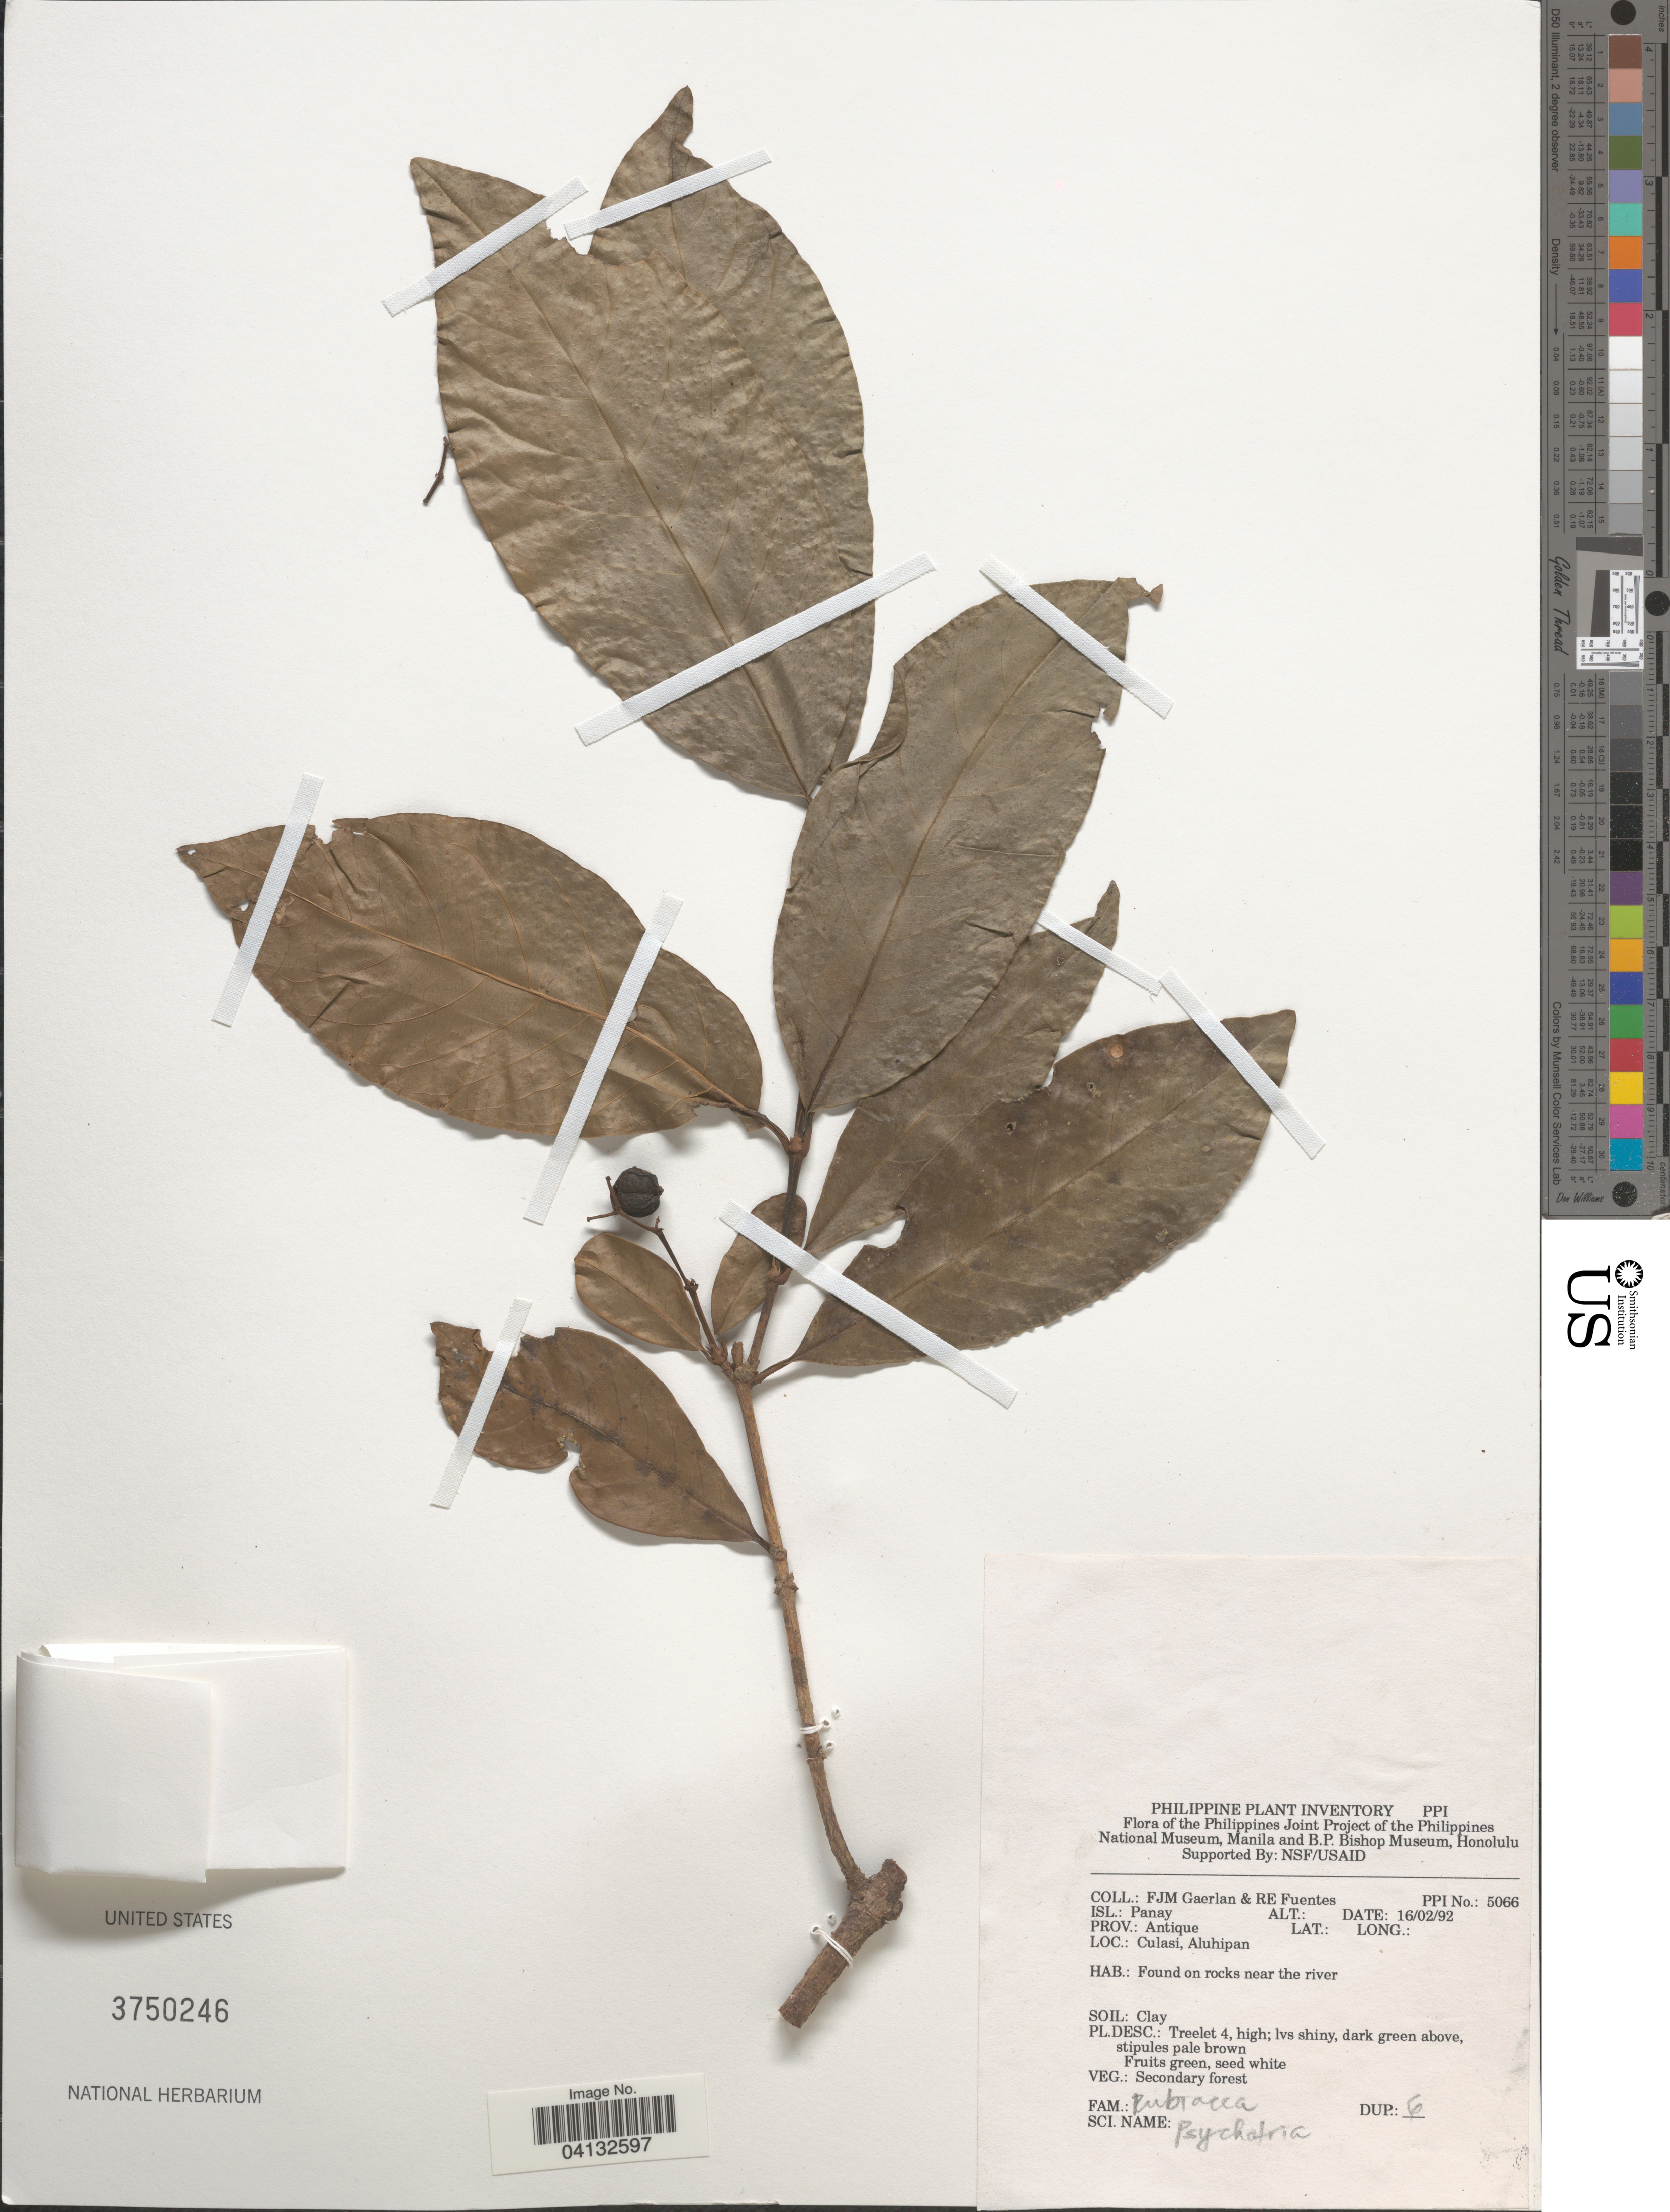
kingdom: Plantae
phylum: Tracheophyta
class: Magnoliopsida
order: Gentianales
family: Rubiaceae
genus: Psychotria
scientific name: Psychotria sp.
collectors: F. Gaerlan & R. Fuentes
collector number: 5066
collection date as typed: Transcribed d/m/y: 16/2/92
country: Philippines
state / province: Western Visayas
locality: Isl.: Panay. Prov.: Antique. Culasi, Aluhipan.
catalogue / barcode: US 3750246